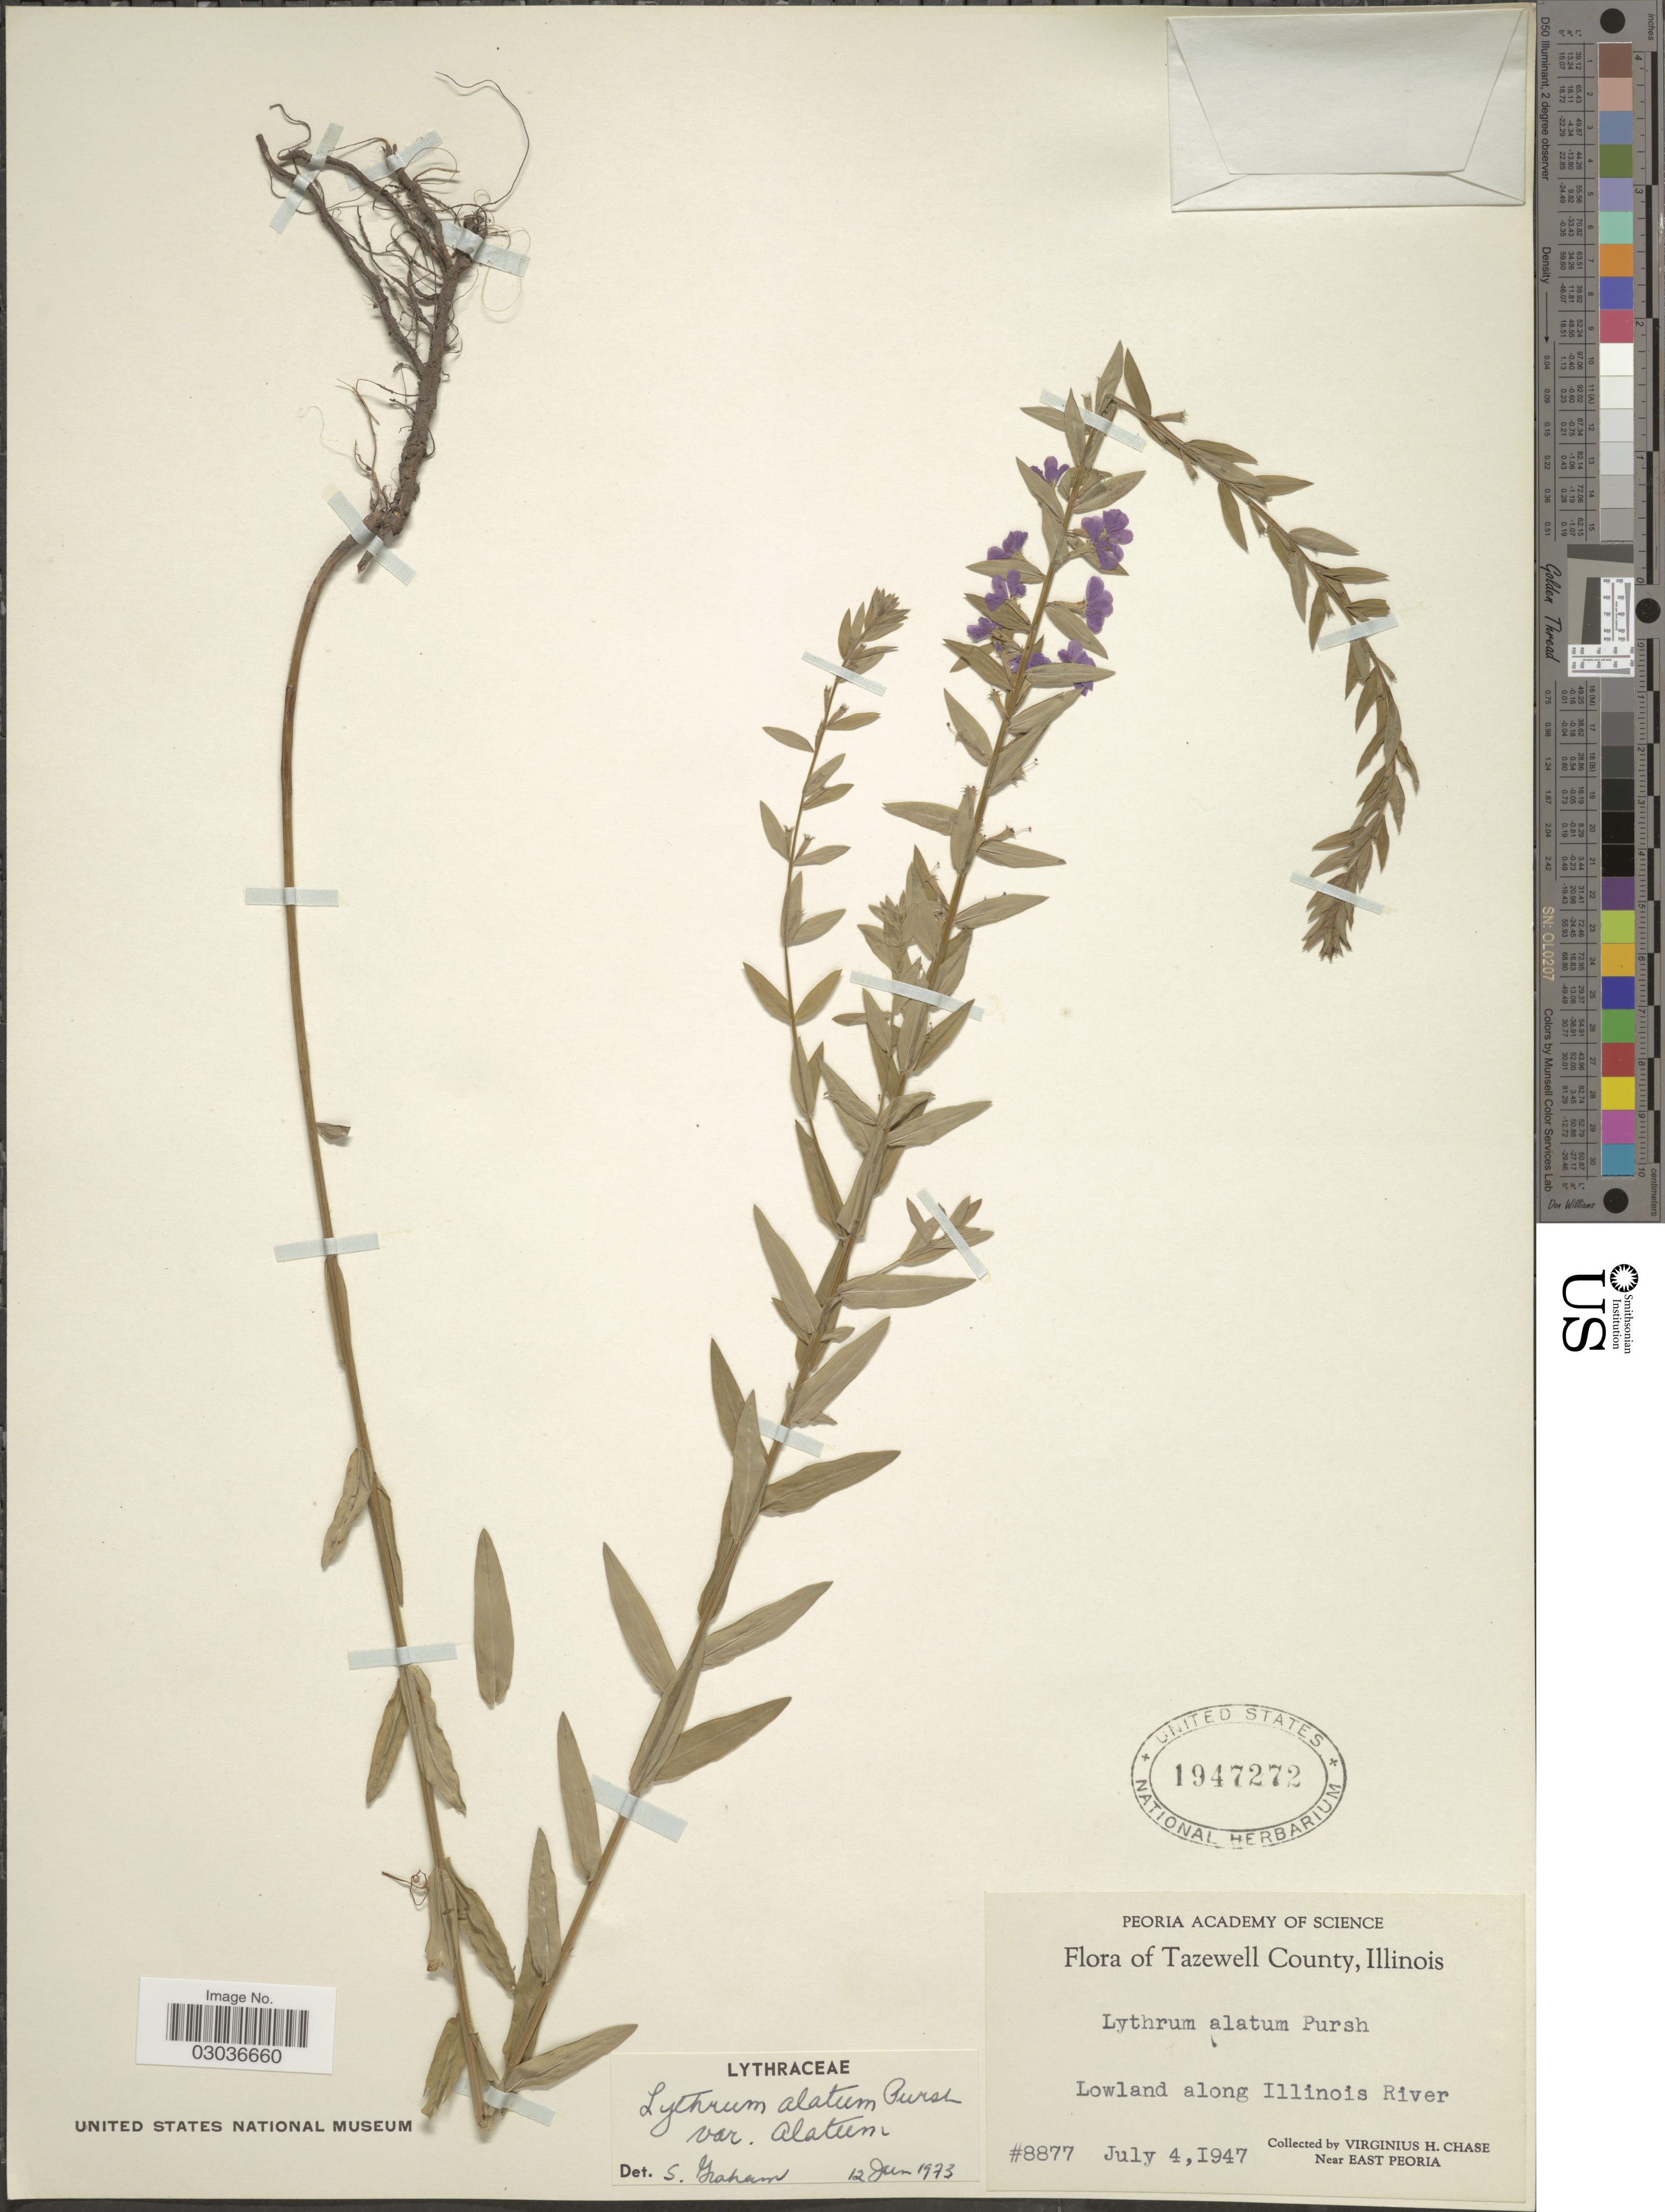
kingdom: Plantae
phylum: Tracheophyta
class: Magnoliopsida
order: Myrtales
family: Lythraceae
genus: Lythrum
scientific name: Lythrum alatum var. alatum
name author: Pursh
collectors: V. H. Chase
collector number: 8877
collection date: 1947-07-04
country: United States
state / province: Illinois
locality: Tazewell County. Low ground along Illinois River. Near East Peoria.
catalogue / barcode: US 1947272